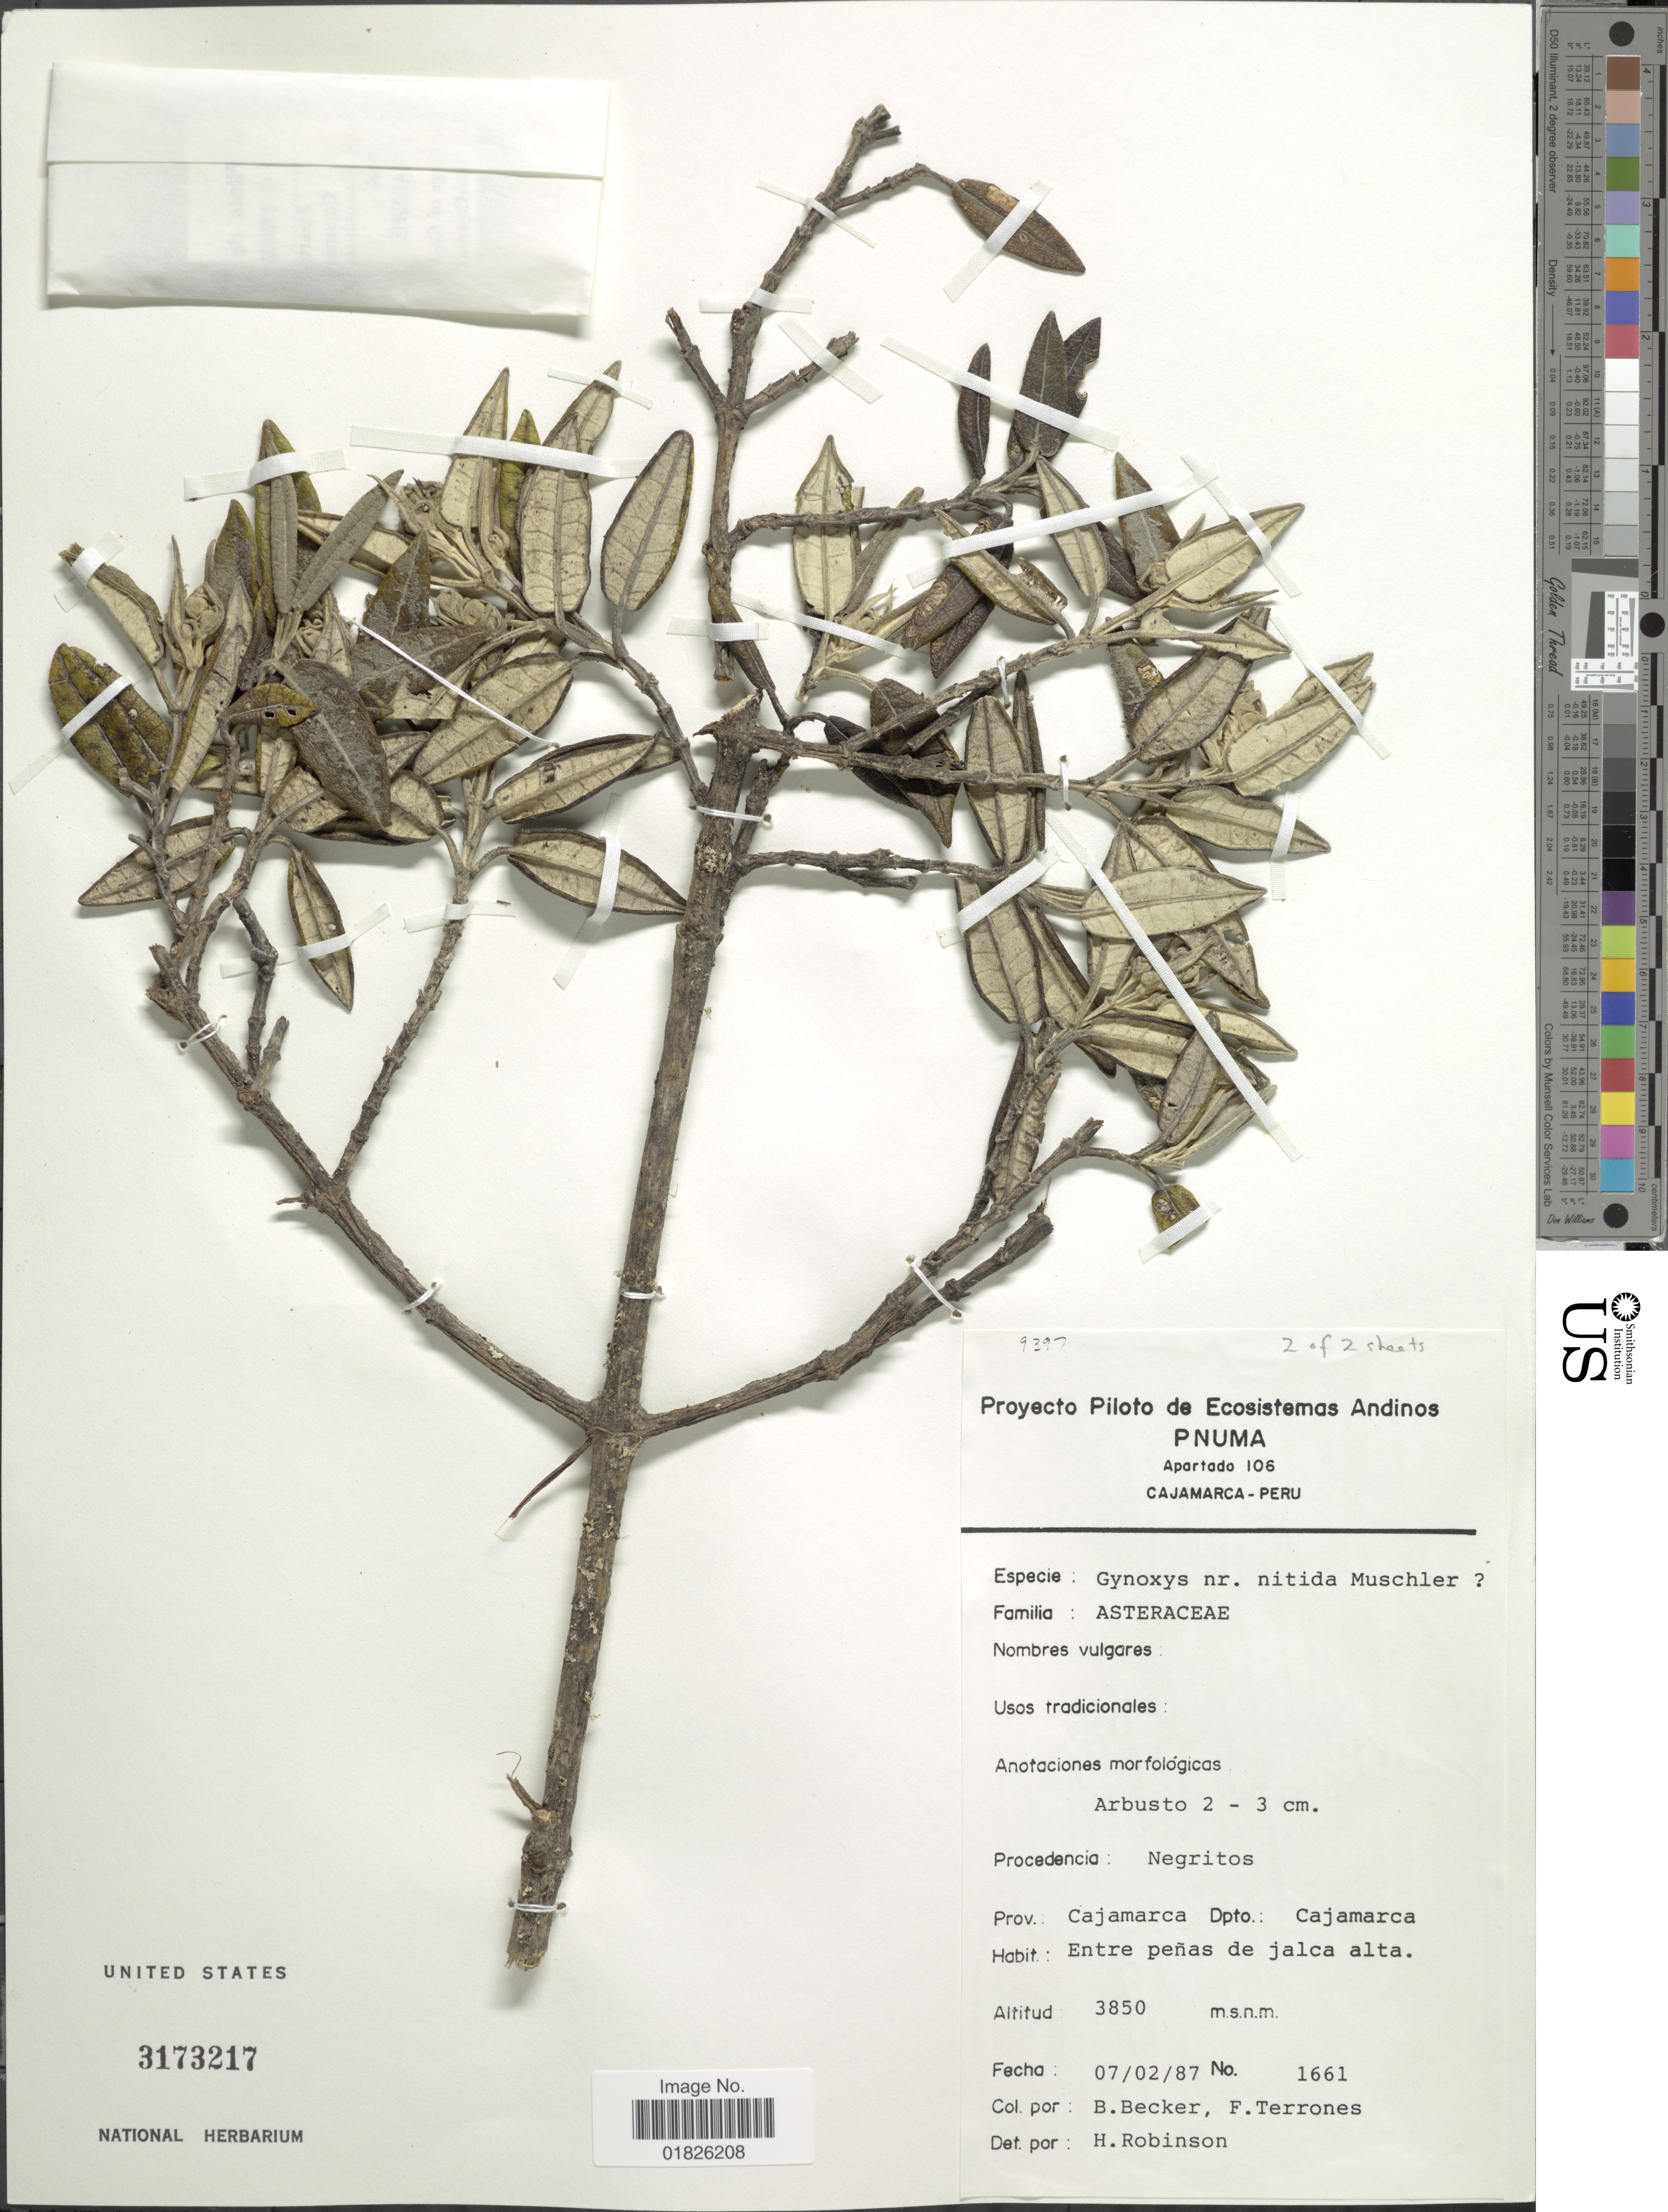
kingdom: Plantae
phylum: Tracheophyta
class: Magnoliopsida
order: Asterales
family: Asteraceae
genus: Gynoxys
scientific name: Gynoxys ferreyrae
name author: B. Herrera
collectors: B. Becker & F. Terrones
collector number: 1661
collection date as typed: Transcribed d/m/y: 7/2/87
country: Peru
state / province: Cajamarca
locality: Dpto.: Cajamarca, entre peñas de jalca alta, Negritos.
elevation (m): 3850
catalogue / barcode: US 3173217